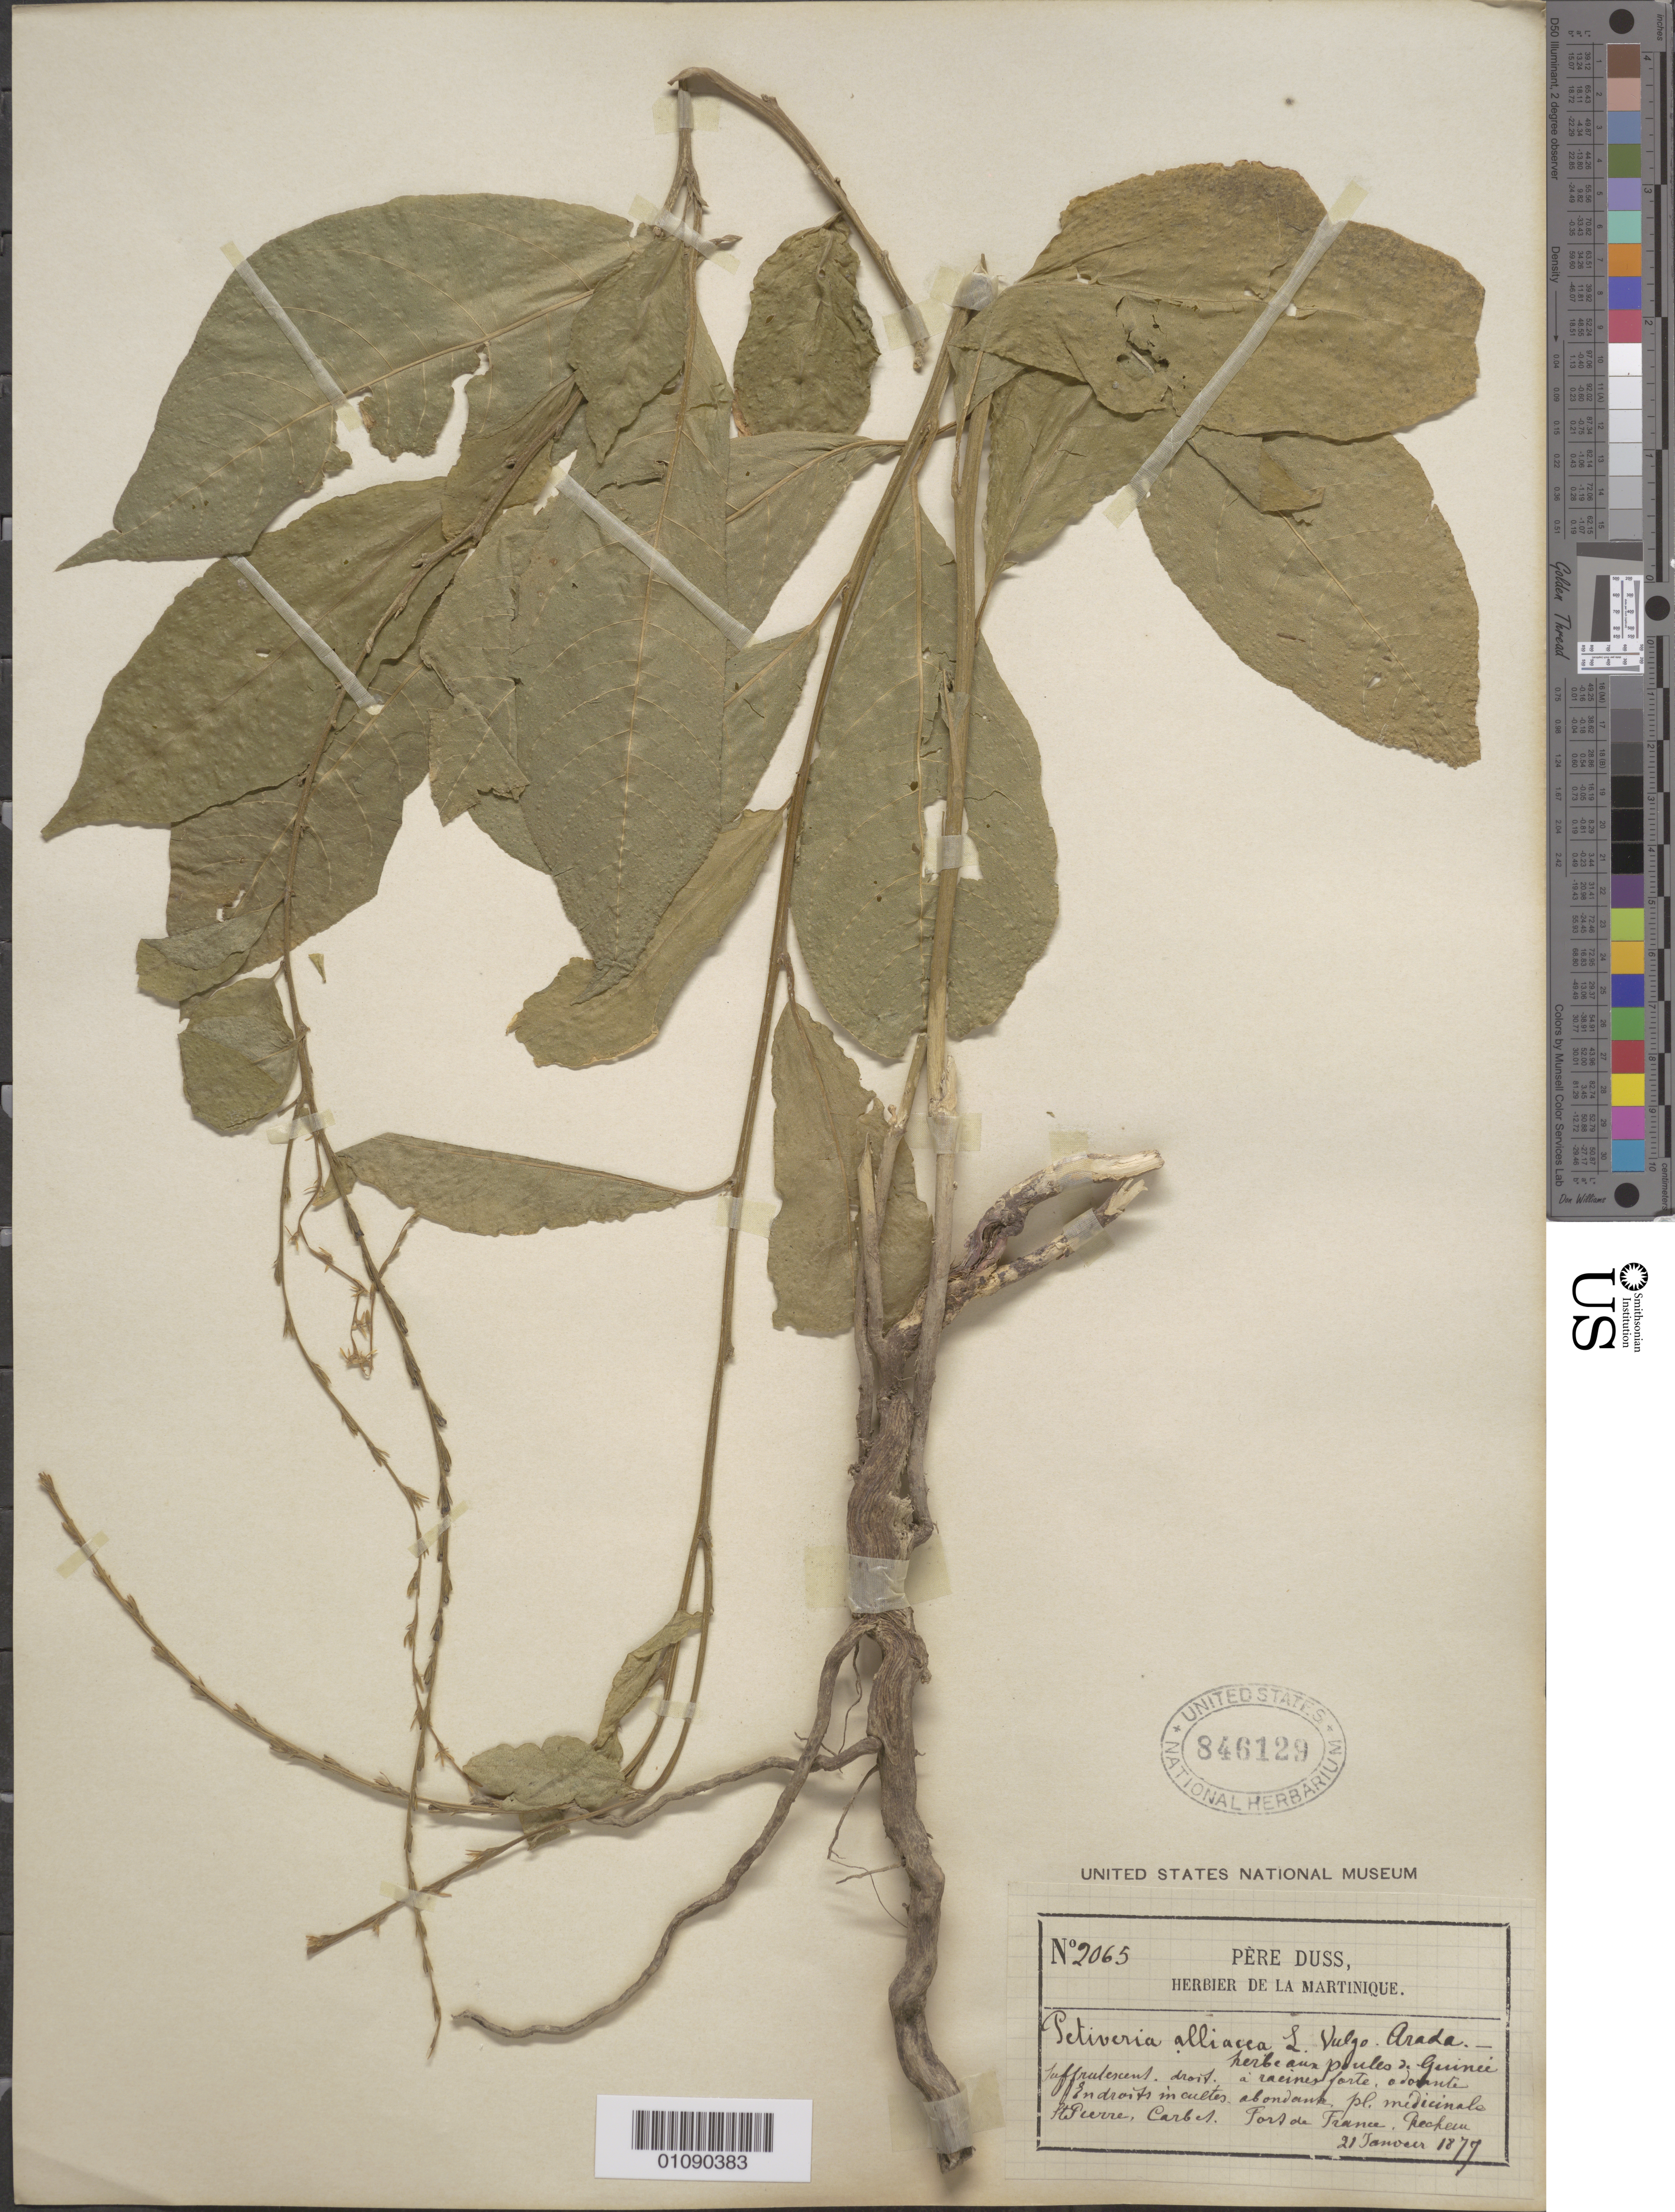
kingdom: Plantae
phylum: Tracheophyta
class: Magnoliopsida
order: Caryophyllales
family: Phytolaccaceae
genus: Petiveria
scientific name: Petiveria alliacea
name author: L.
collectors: Père Duss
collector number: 2065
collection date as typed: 21 Jan 1879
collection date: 1879-01-21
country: Martinique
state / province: Fort-de-France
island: Martinique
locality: St. Pierre, Carbet. Fort de France, Recheau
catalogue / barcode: US 846129